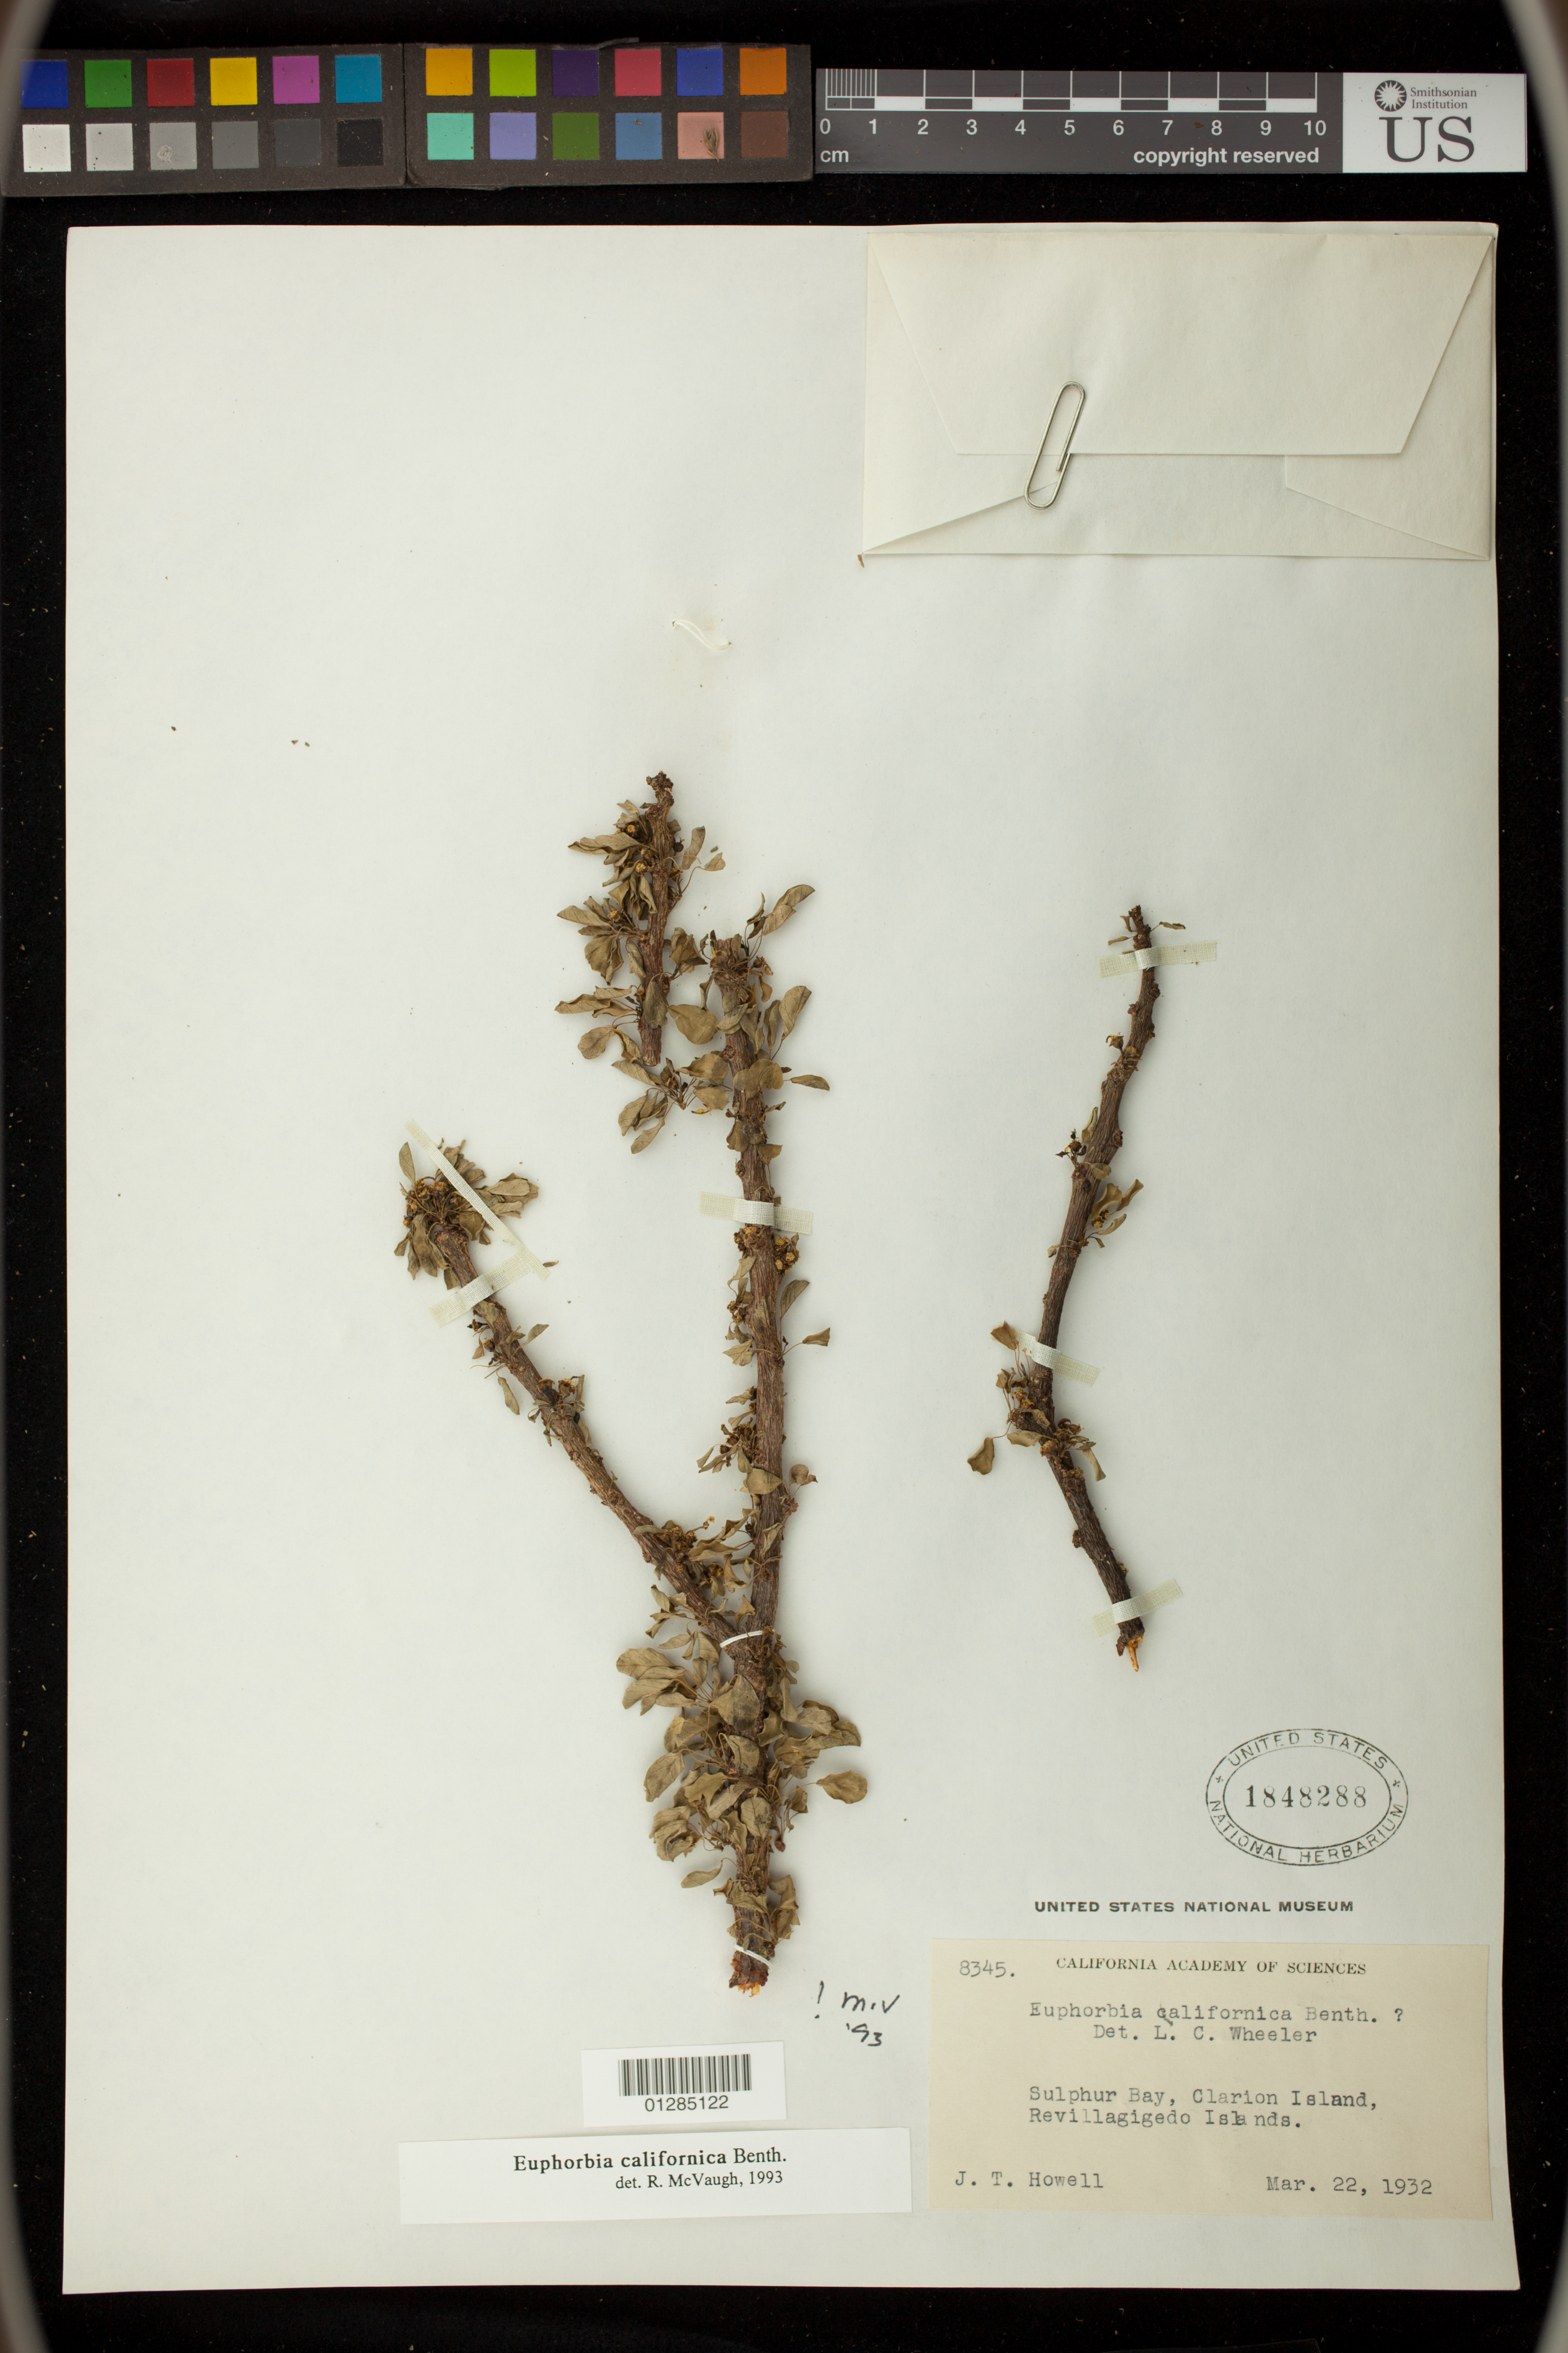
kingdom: Plantae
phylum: Tracheophyta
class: Magnoliopsida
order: Malpighiales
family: Euphorbiaceae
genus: Euphorbia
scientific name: Euphorbia californica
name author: Benth.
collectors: J. T. Howell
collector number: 8345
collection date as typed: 22 Mar 1932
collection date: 1932-03-22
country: Mexico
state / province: Colima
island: Clarion I.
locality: Sulphur Bay, Clarion Island, Revillagigedo Islands.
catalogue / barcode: US 1848288